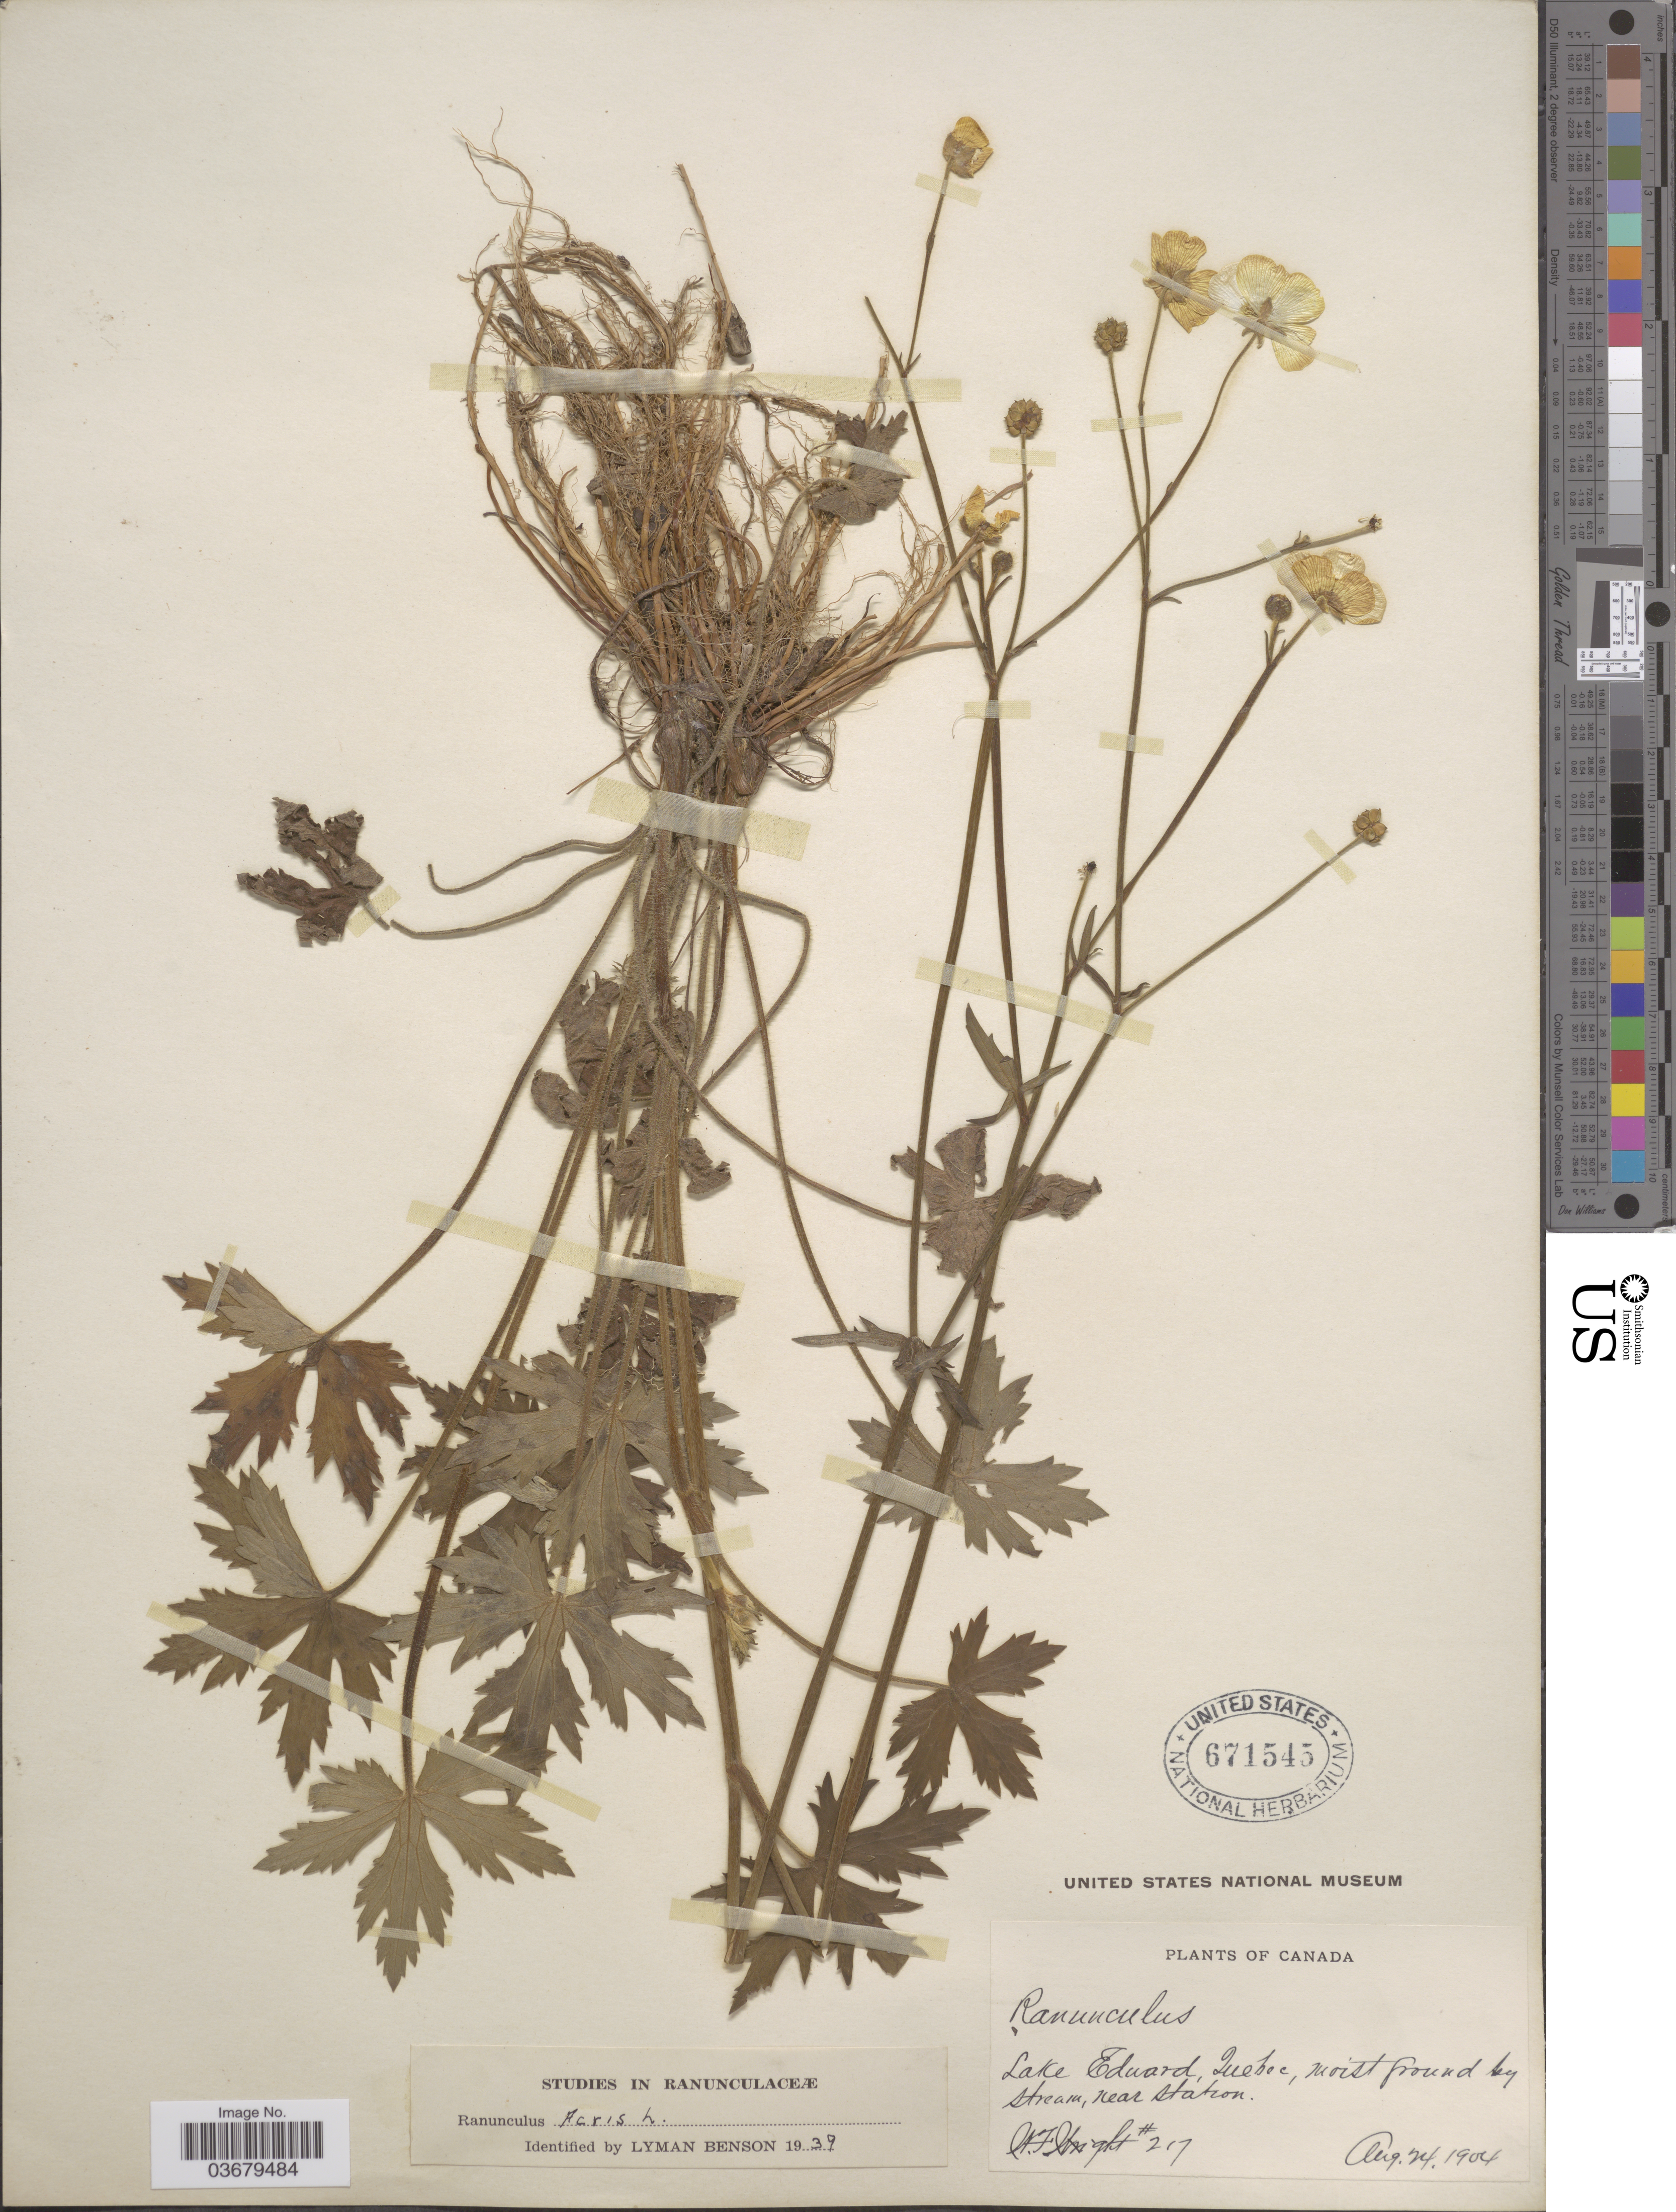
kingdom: Plantae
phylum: Tracheophyta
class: Magnoliopsida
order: Ranunculales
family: Ranunculaceae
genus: Ranunculus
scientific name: Ranunculus acris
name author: L.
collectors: W. F. Wright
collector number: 217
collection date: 1904-08-24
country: Canada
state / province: Quebec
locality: Lake Edward.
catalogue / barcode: US 671545